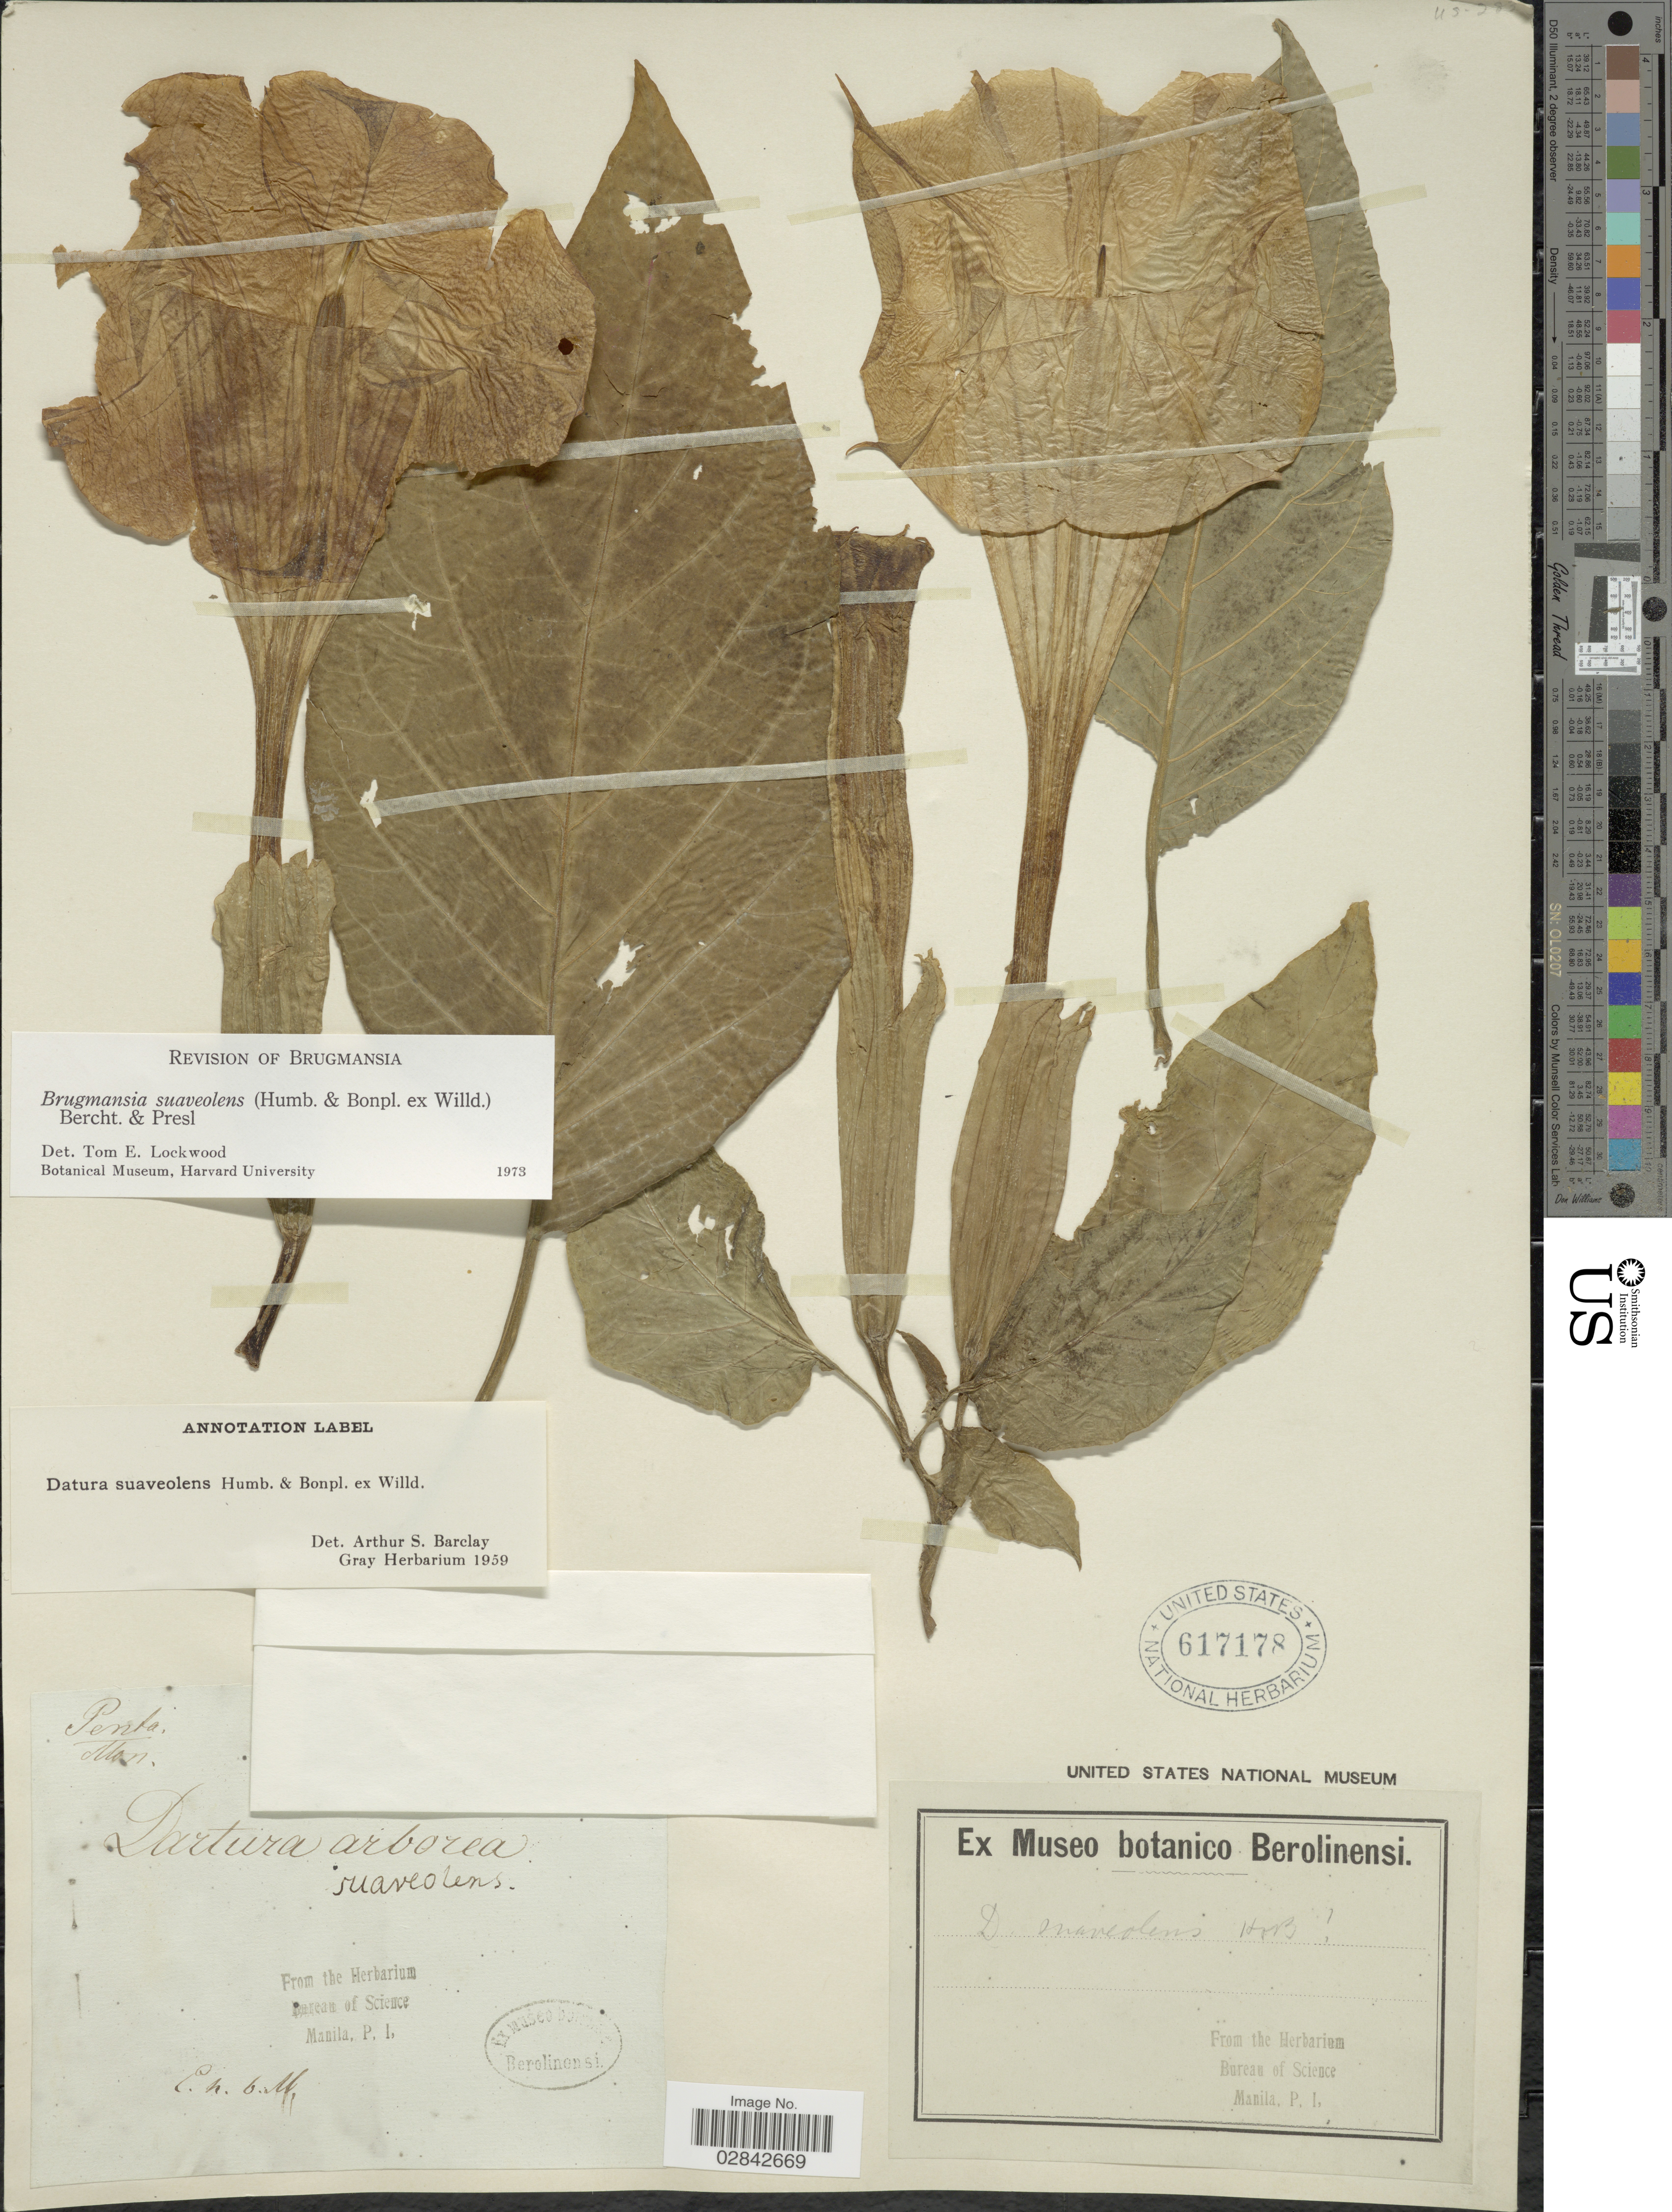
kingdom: Plantae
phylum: Tracheophyta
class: Magnoliopsida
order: Solanales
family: Solanaceae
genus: Brugmansia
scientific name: Brugmansia suaveolens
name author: (Humb. & Bonpl. ex Willd.) Brecht. & J. Presl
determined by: Lockwood, T. E.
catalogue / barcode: US 617178